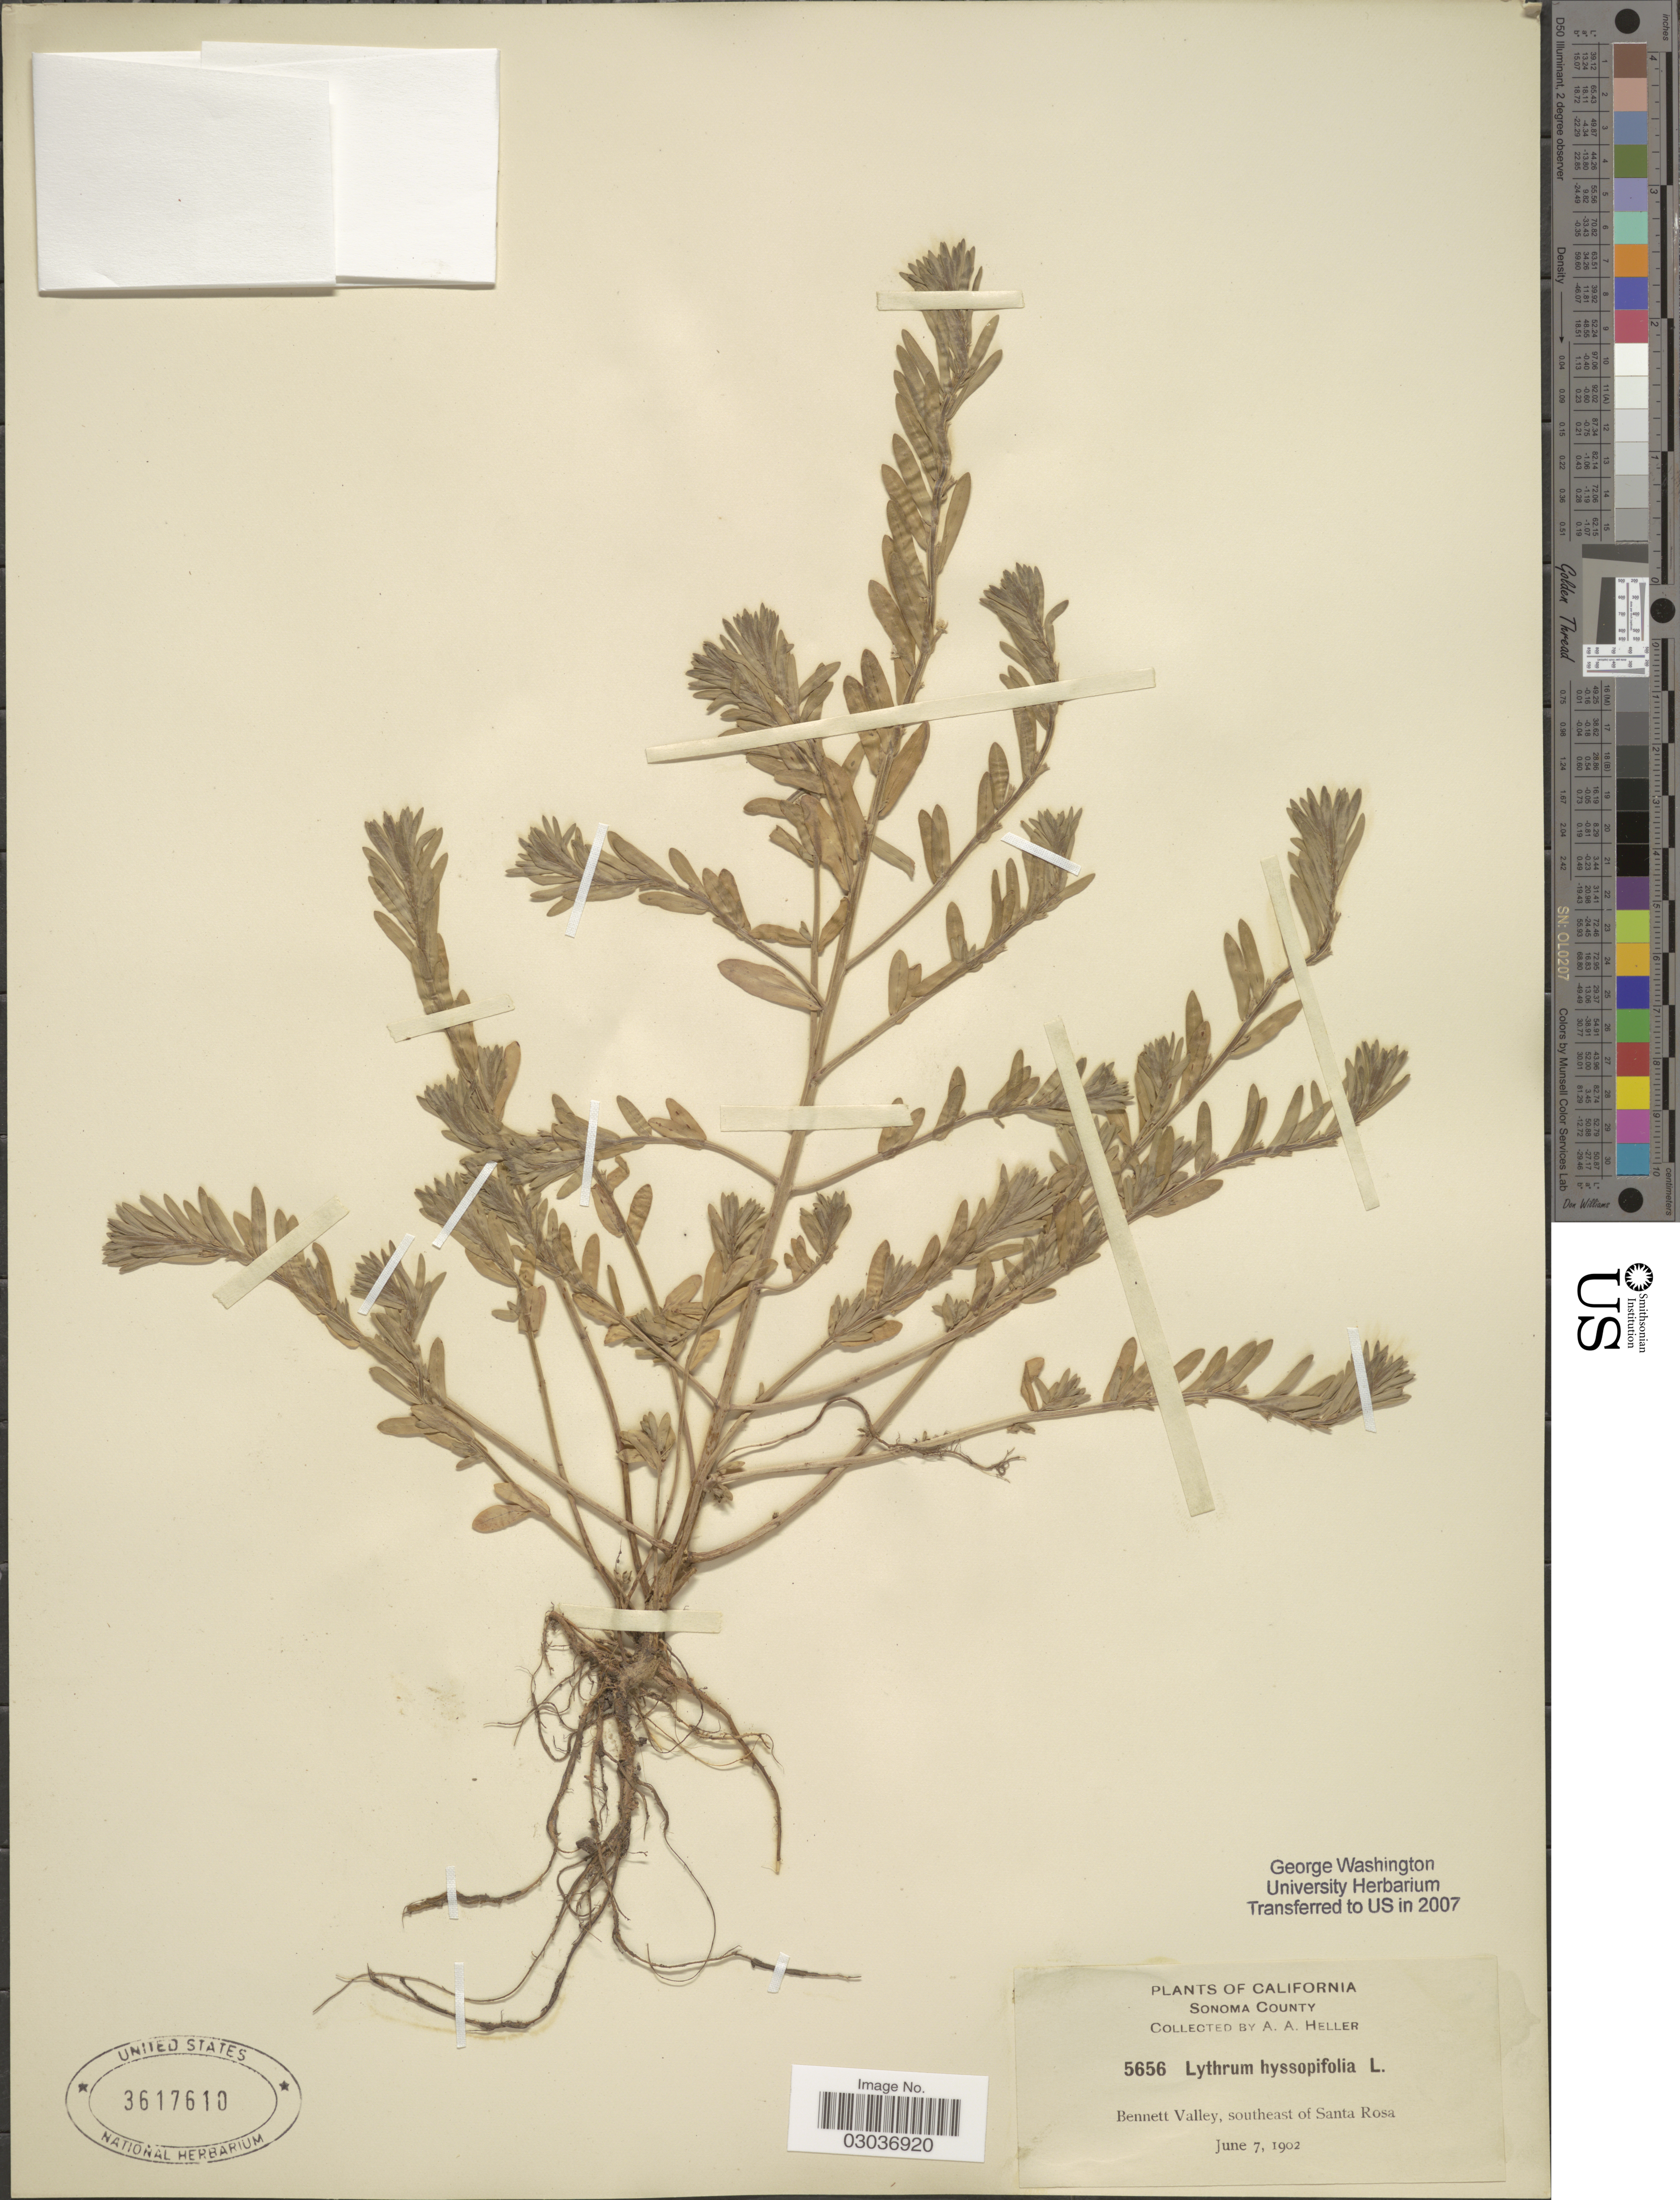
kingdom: Plantae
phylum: Tracheophyta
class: Magnoliopsida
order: Myrtales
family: Lythraceae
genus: Lythrum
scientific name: Lythrum hyssopifolia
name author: L.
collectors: A. A. Heller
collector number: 5656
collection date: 1902-06-07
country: United States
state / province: California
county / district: Sonoma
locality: Sonoma County, Bennett Valley, southeast of Santa Rosa.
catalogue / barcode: US 3617610